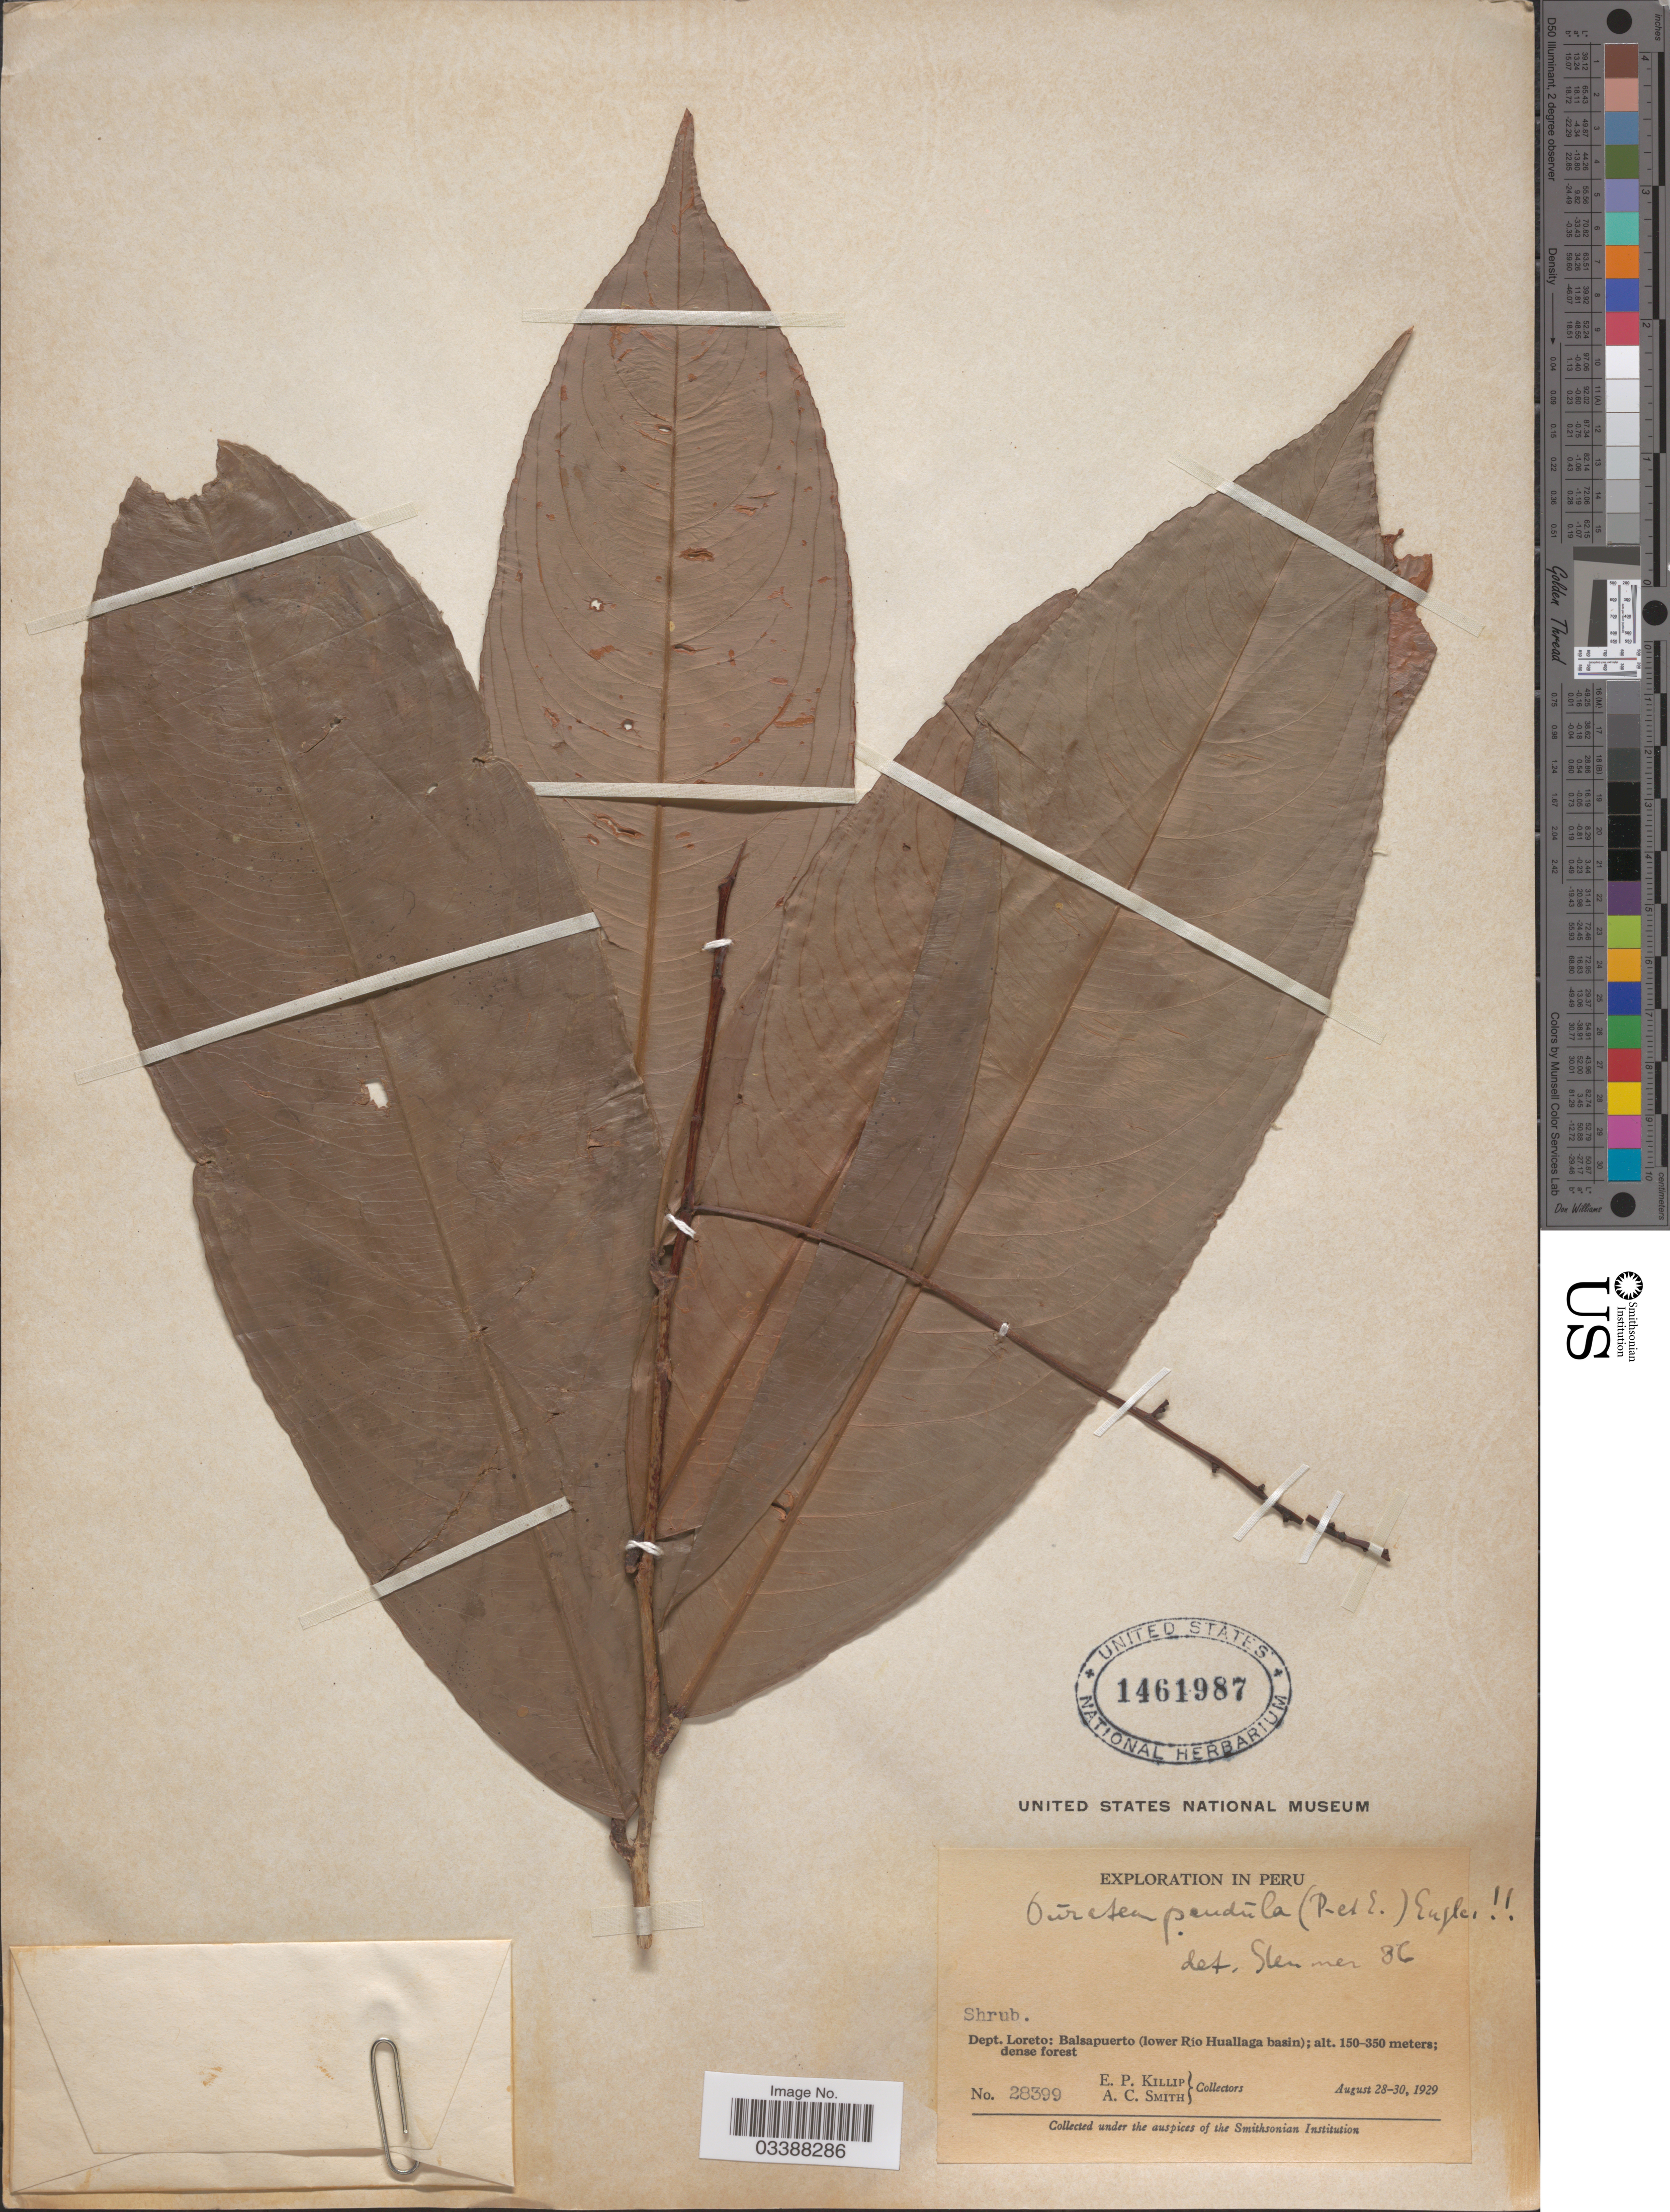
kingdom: Plantae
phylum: Tracheophyta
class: Magnoliopsida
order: Malpighiales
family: Ochnaceae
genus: Ouratea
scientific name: Ouratea pendula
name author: Poepp. ex Engl.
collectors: E. P. Killip & A. C. Smith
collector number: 28399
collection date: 1929-08-28/1929-08-30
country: Peru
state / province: Loreto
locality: Dept. Loreto: Balsapuerto (lower Río Huallaga basin).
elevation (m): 150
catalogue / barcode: US 1461987